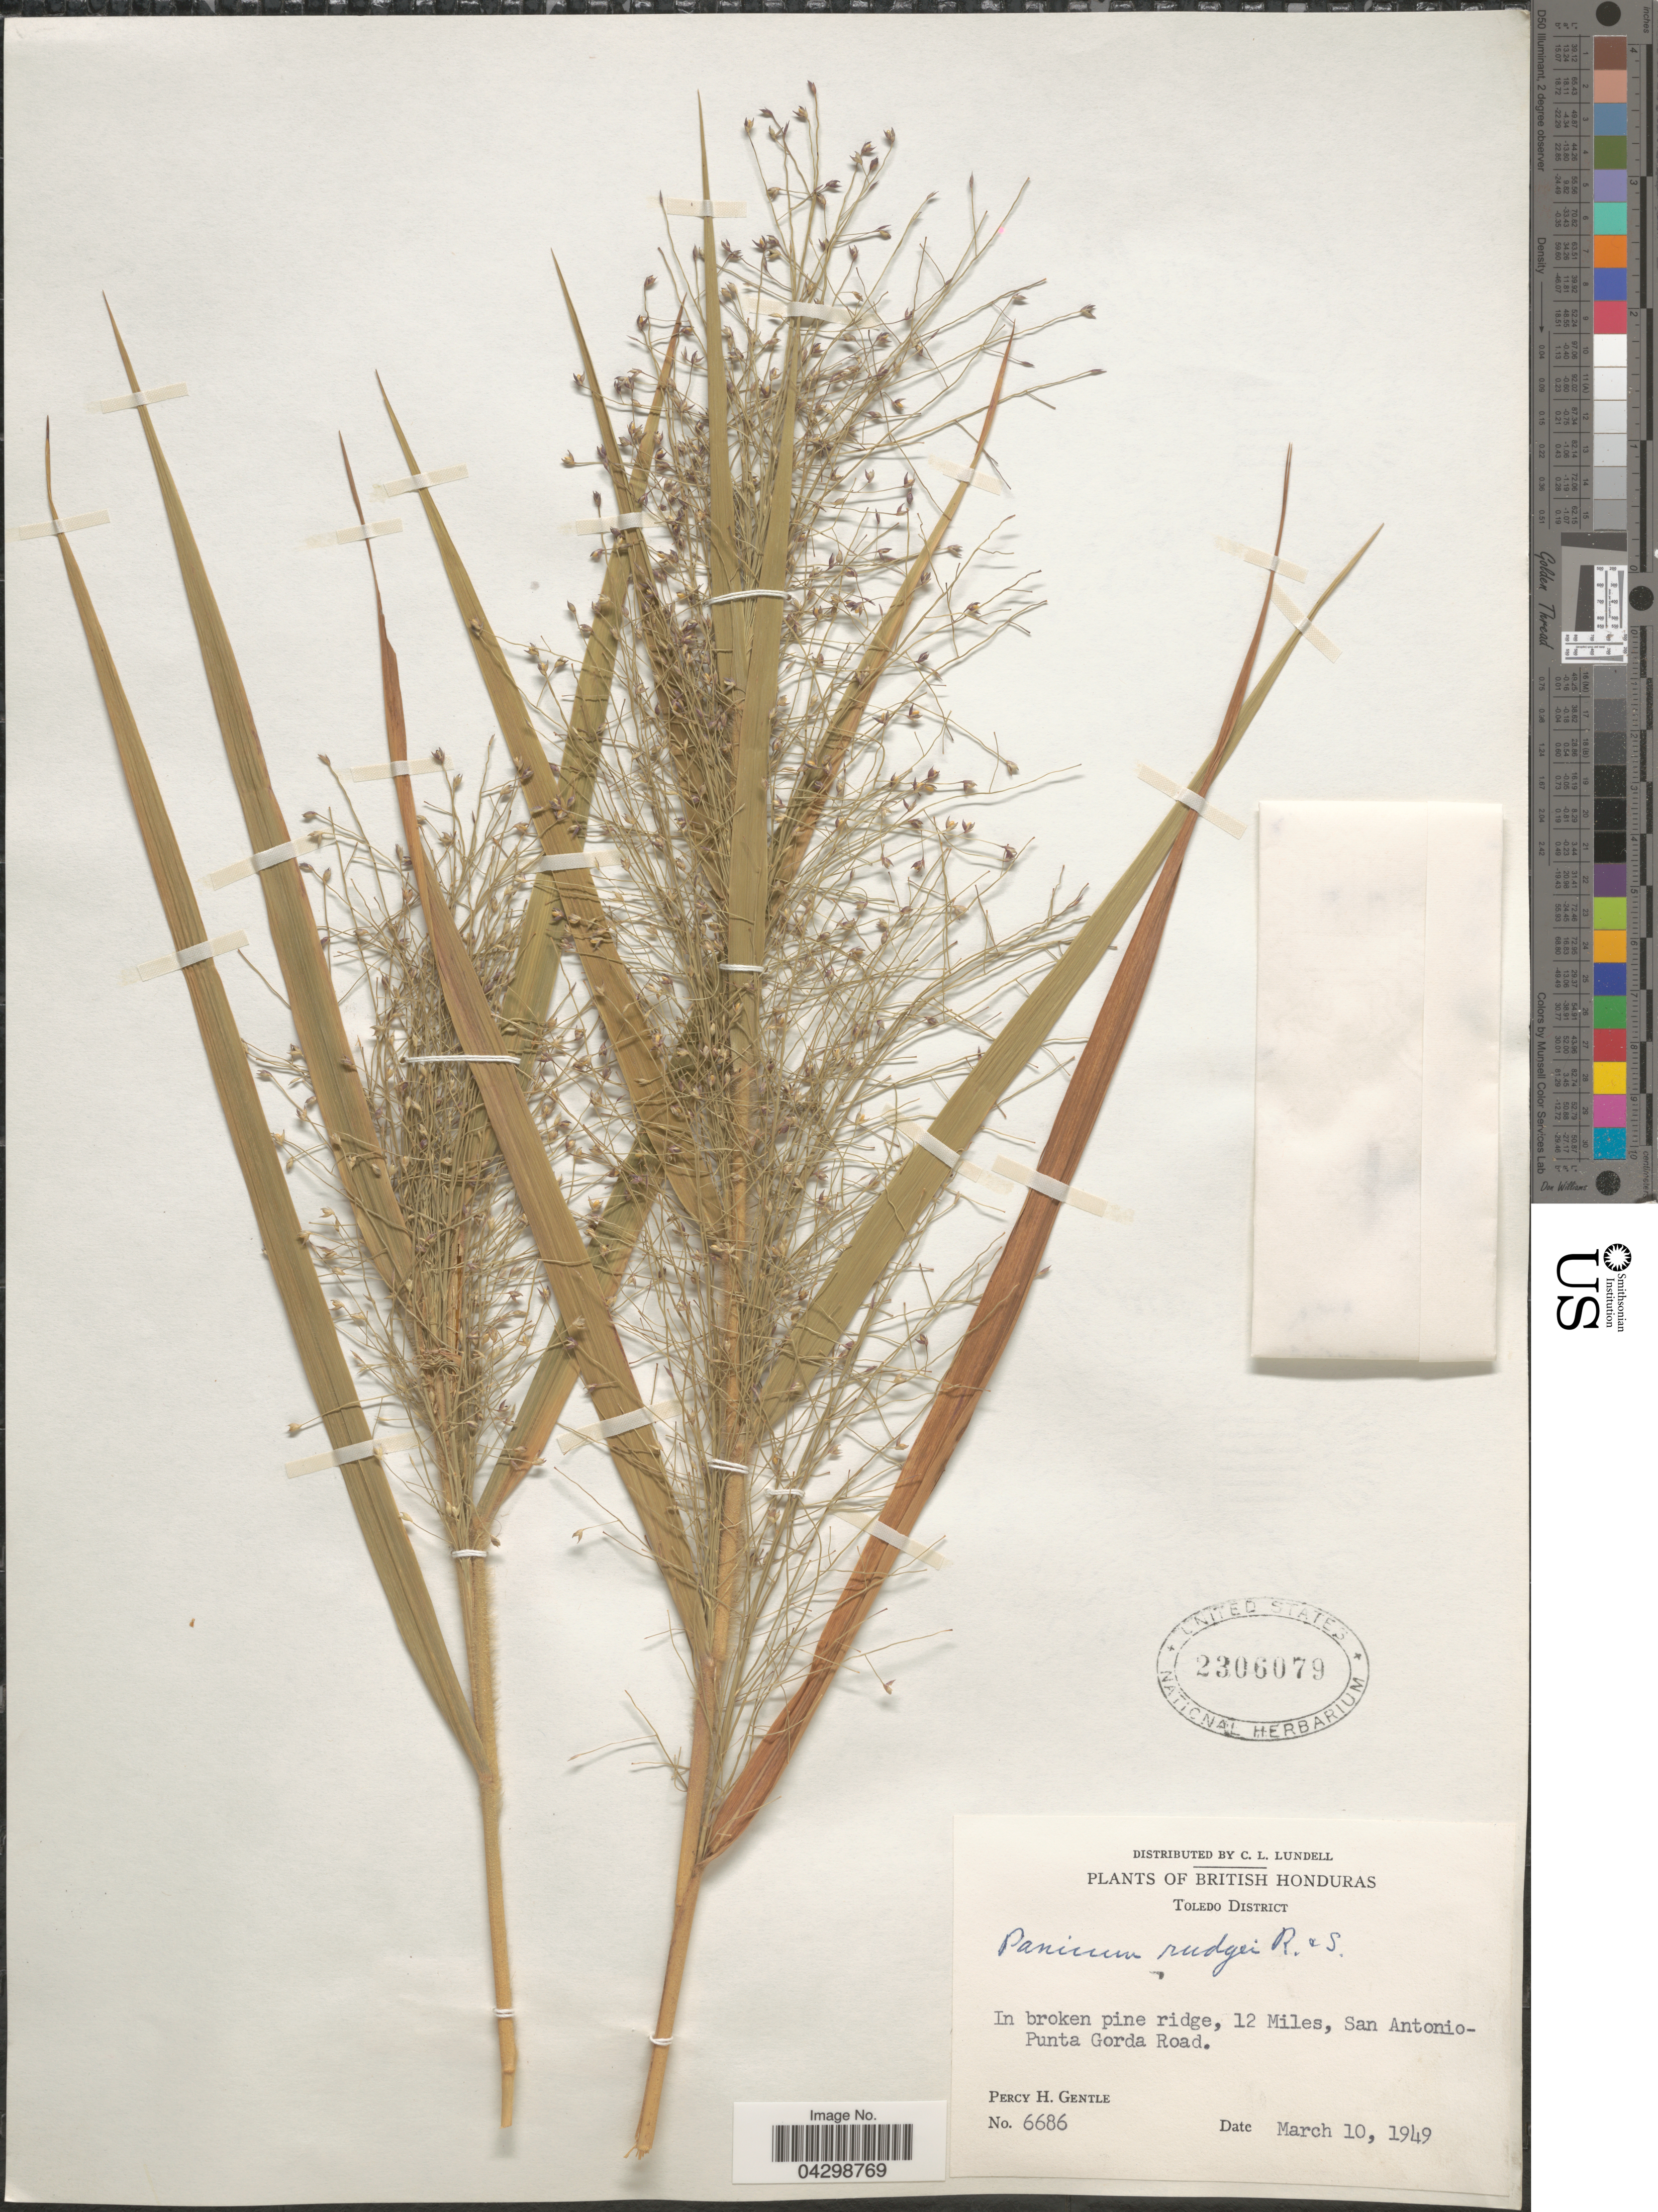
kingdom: Plantae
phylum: Tracheophyta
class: Liliopsida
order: Poales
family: Poaceae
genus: Panicum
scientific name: Panicum rudgei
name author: Roem. & Schult.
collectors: P. H. Gentle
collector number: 6686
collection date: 1949-06-10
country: Belize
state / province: Toledo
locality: British Honduras. Toledo District. In broken pine ridge, 12 Miles, San Antonio-Punta Gorda Road.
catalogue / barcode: US 2306079